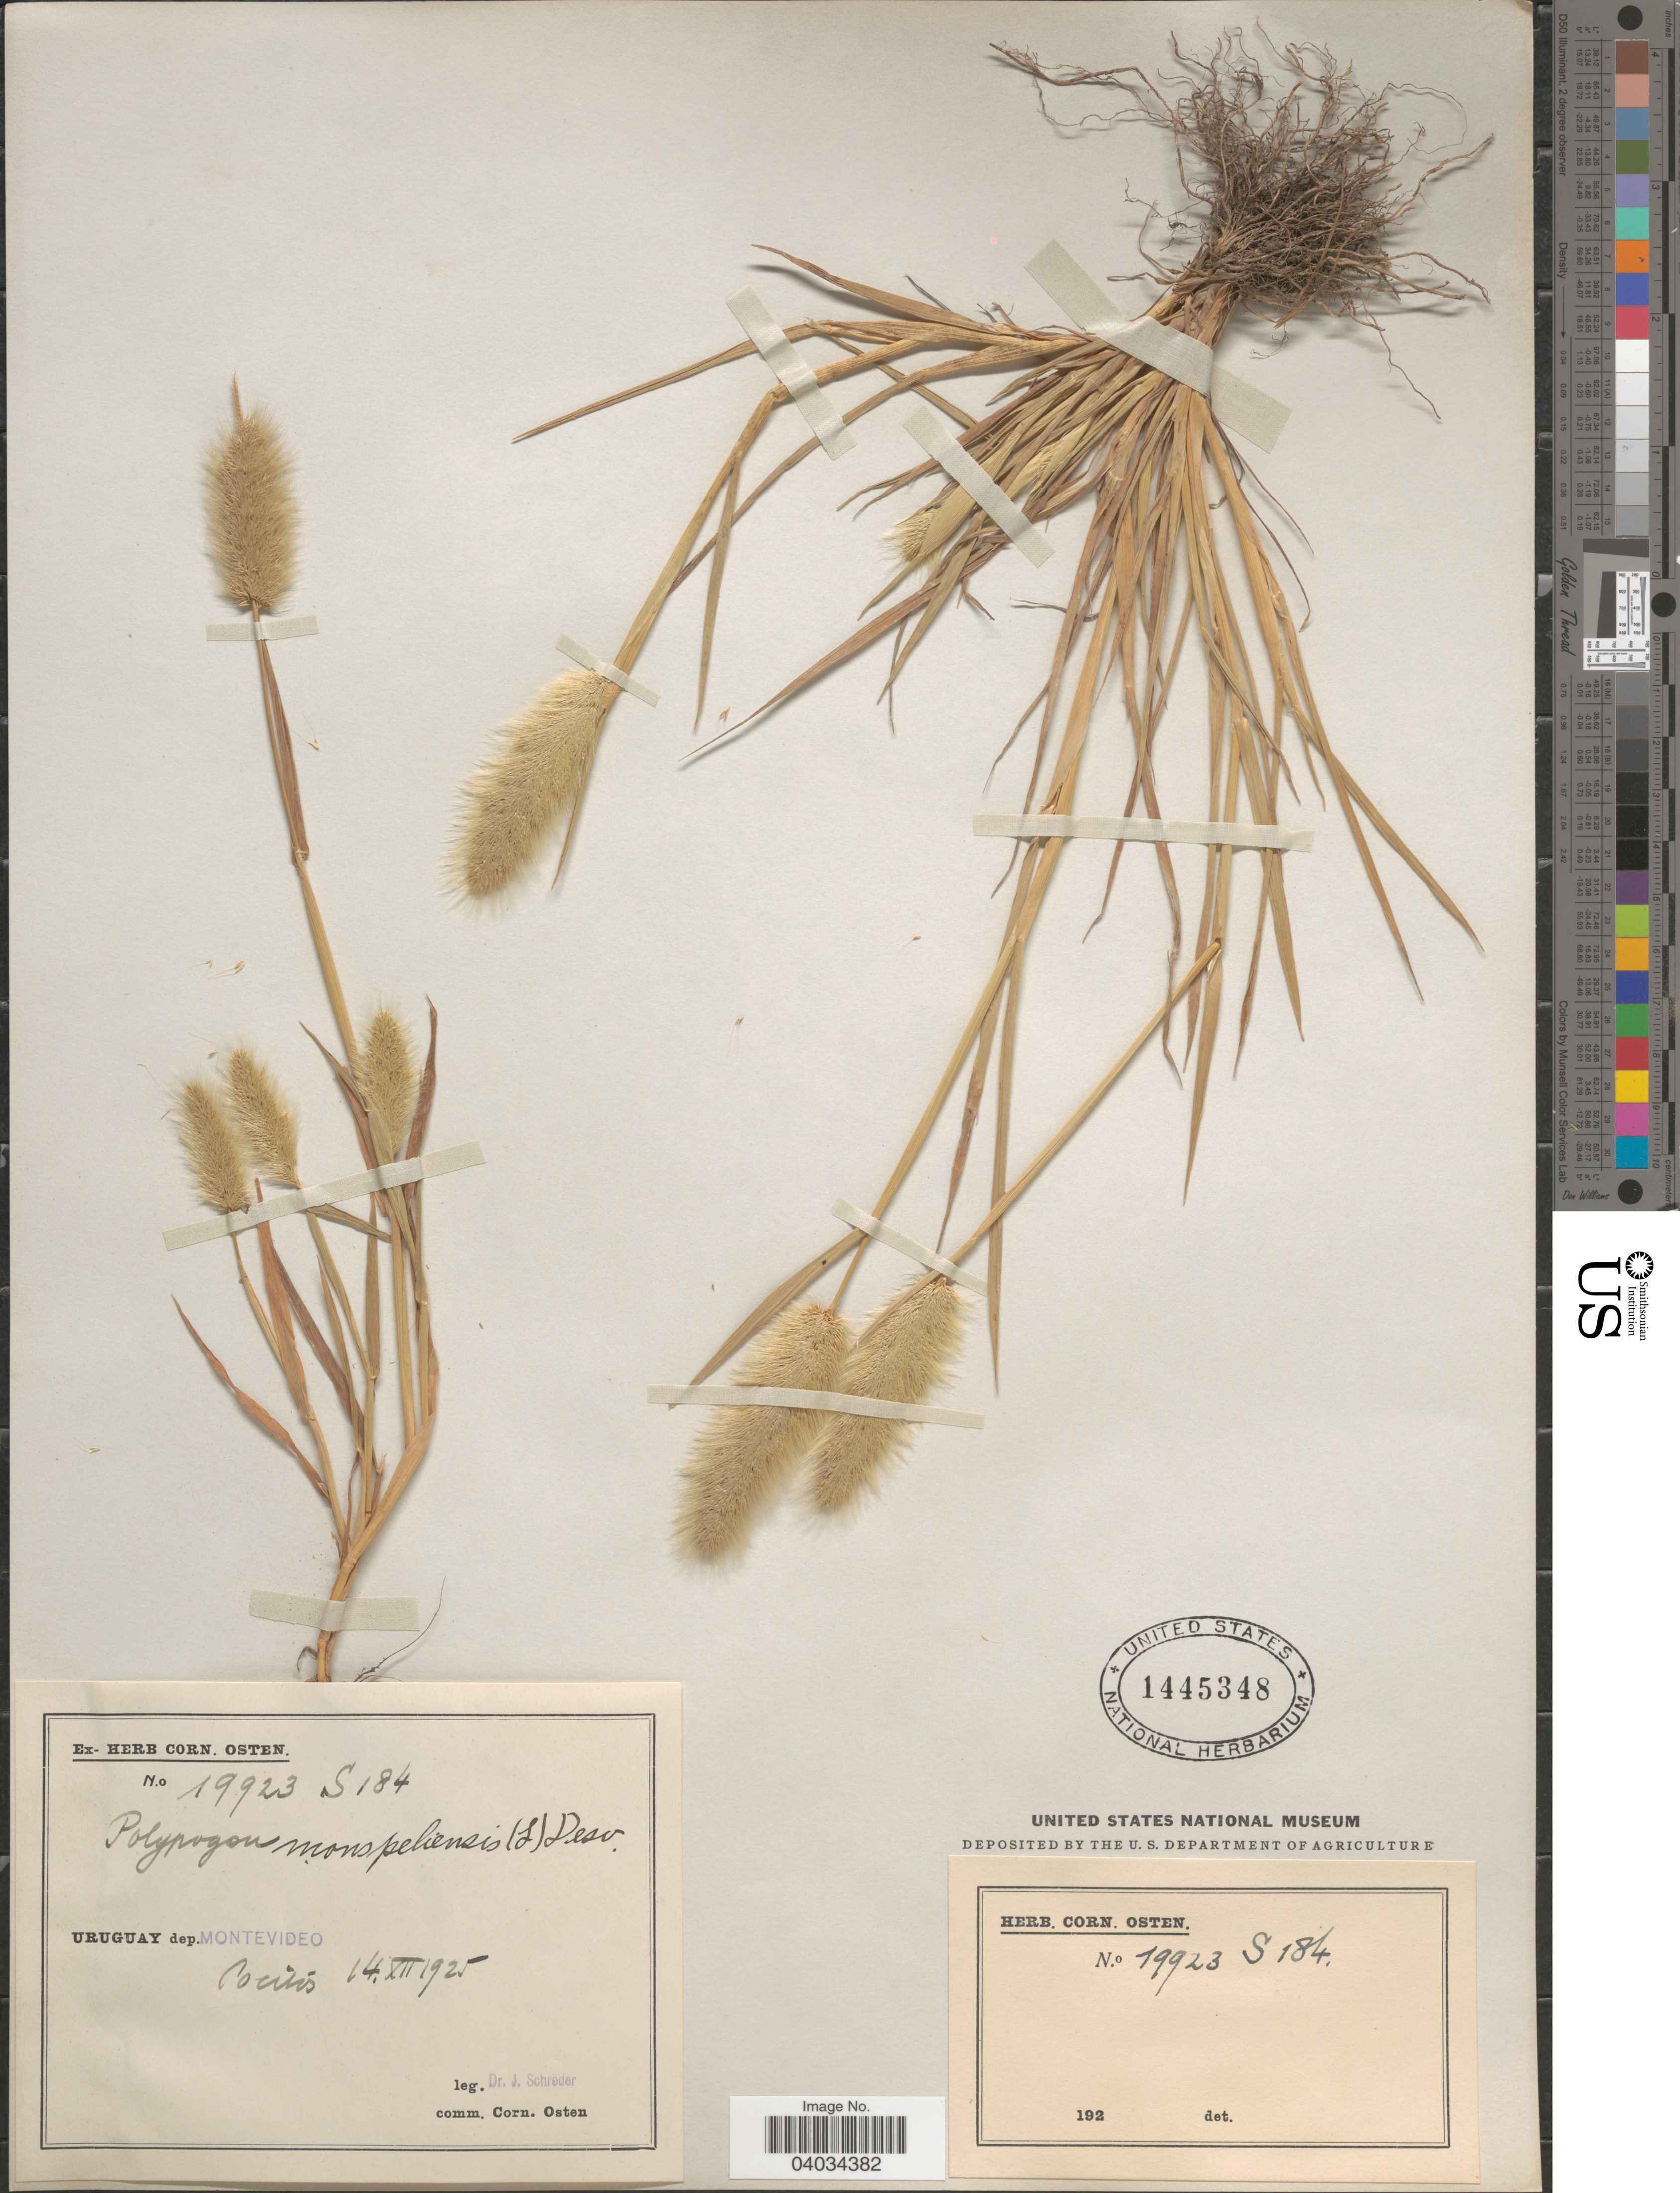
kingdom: Plantae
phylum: Tracheophyta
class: Liliopsida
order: Poales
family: Poaceae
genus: Polypogon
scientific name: Polypogon monspeliensis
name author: (L.) Desf.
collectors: J. Schröder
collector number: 19923 S184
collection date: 1925-12-14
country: Uruguay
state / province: Montevideo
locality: Dep. Montevideo. Pocitós.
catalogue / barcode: US 1445348